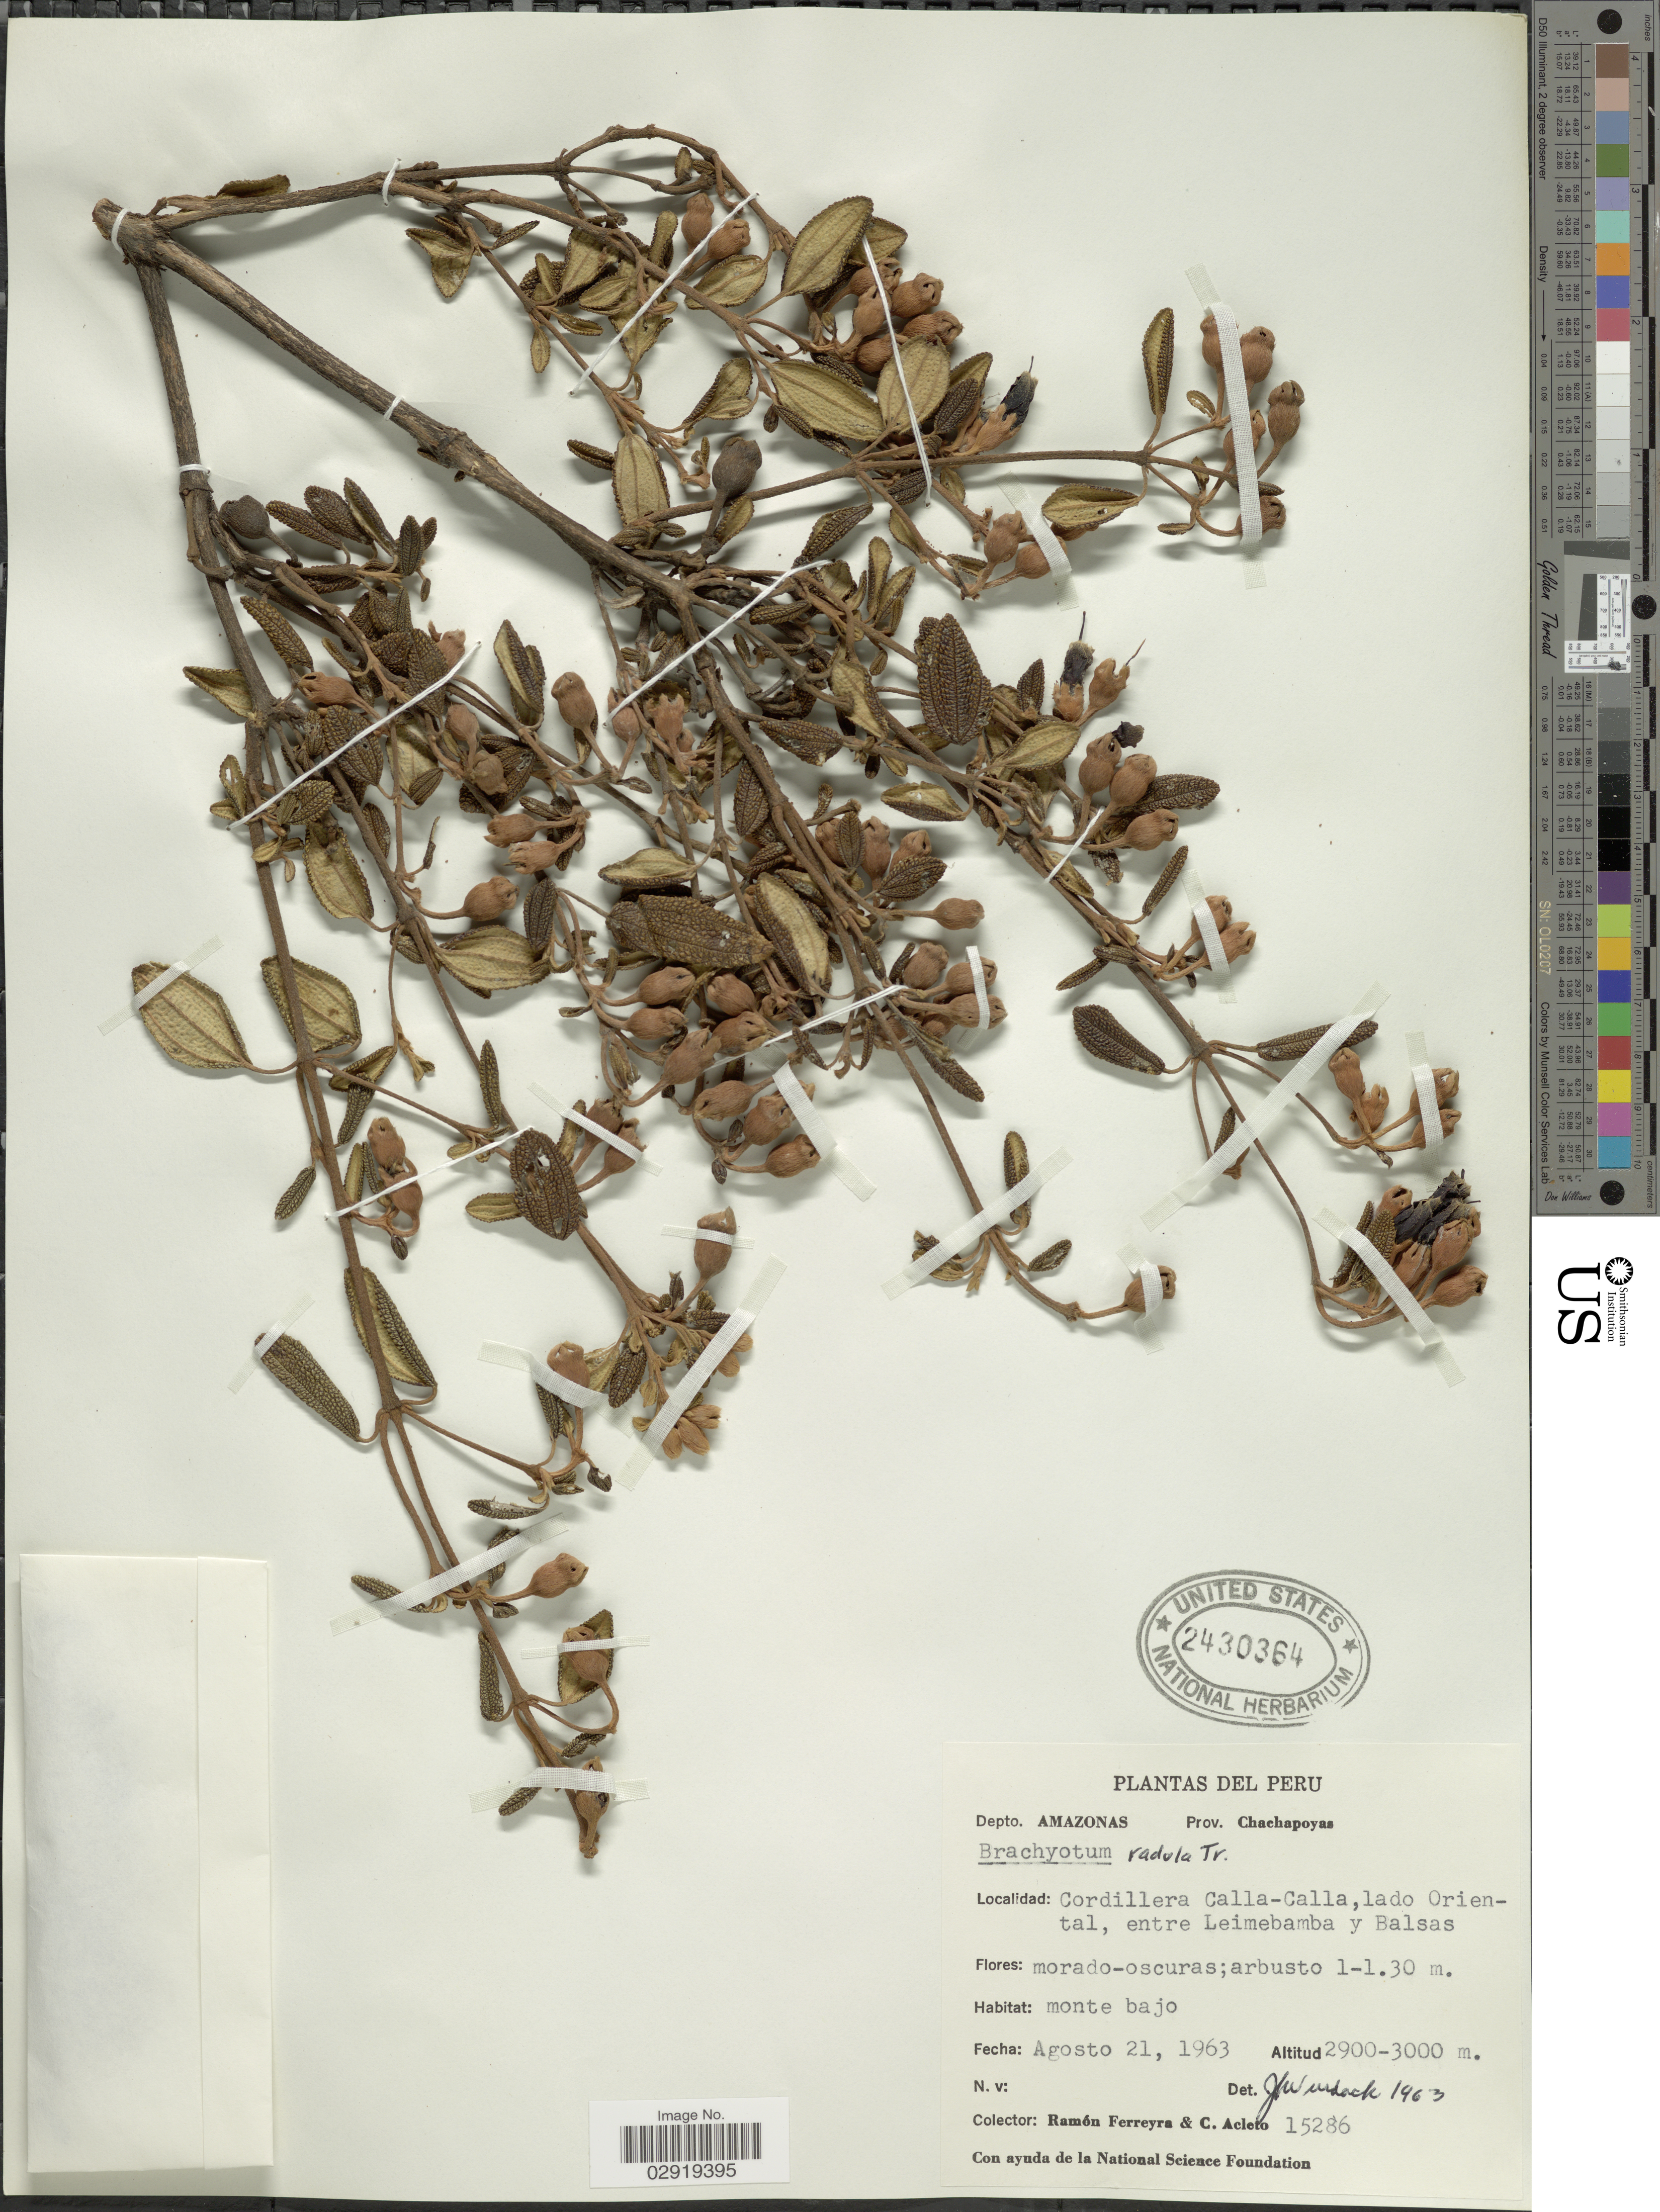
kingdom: Plantae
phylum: Tracheophyta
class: Magnoliopsida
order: Myrtales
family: Melastomataceae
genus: Brachyotum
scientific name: Brachyotum radula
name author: Triana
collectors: R. A. Ferreyra & C. Acleto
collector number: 15286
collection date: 1963-08-21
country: Peru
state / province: Amazonas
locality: Depto. Amazonas. Prov. Chachapoyas. Cordillera Calla-Calla, lado Oriental, entre Leimebamba y Balsas.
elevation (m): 2900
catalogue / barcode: US 2430364